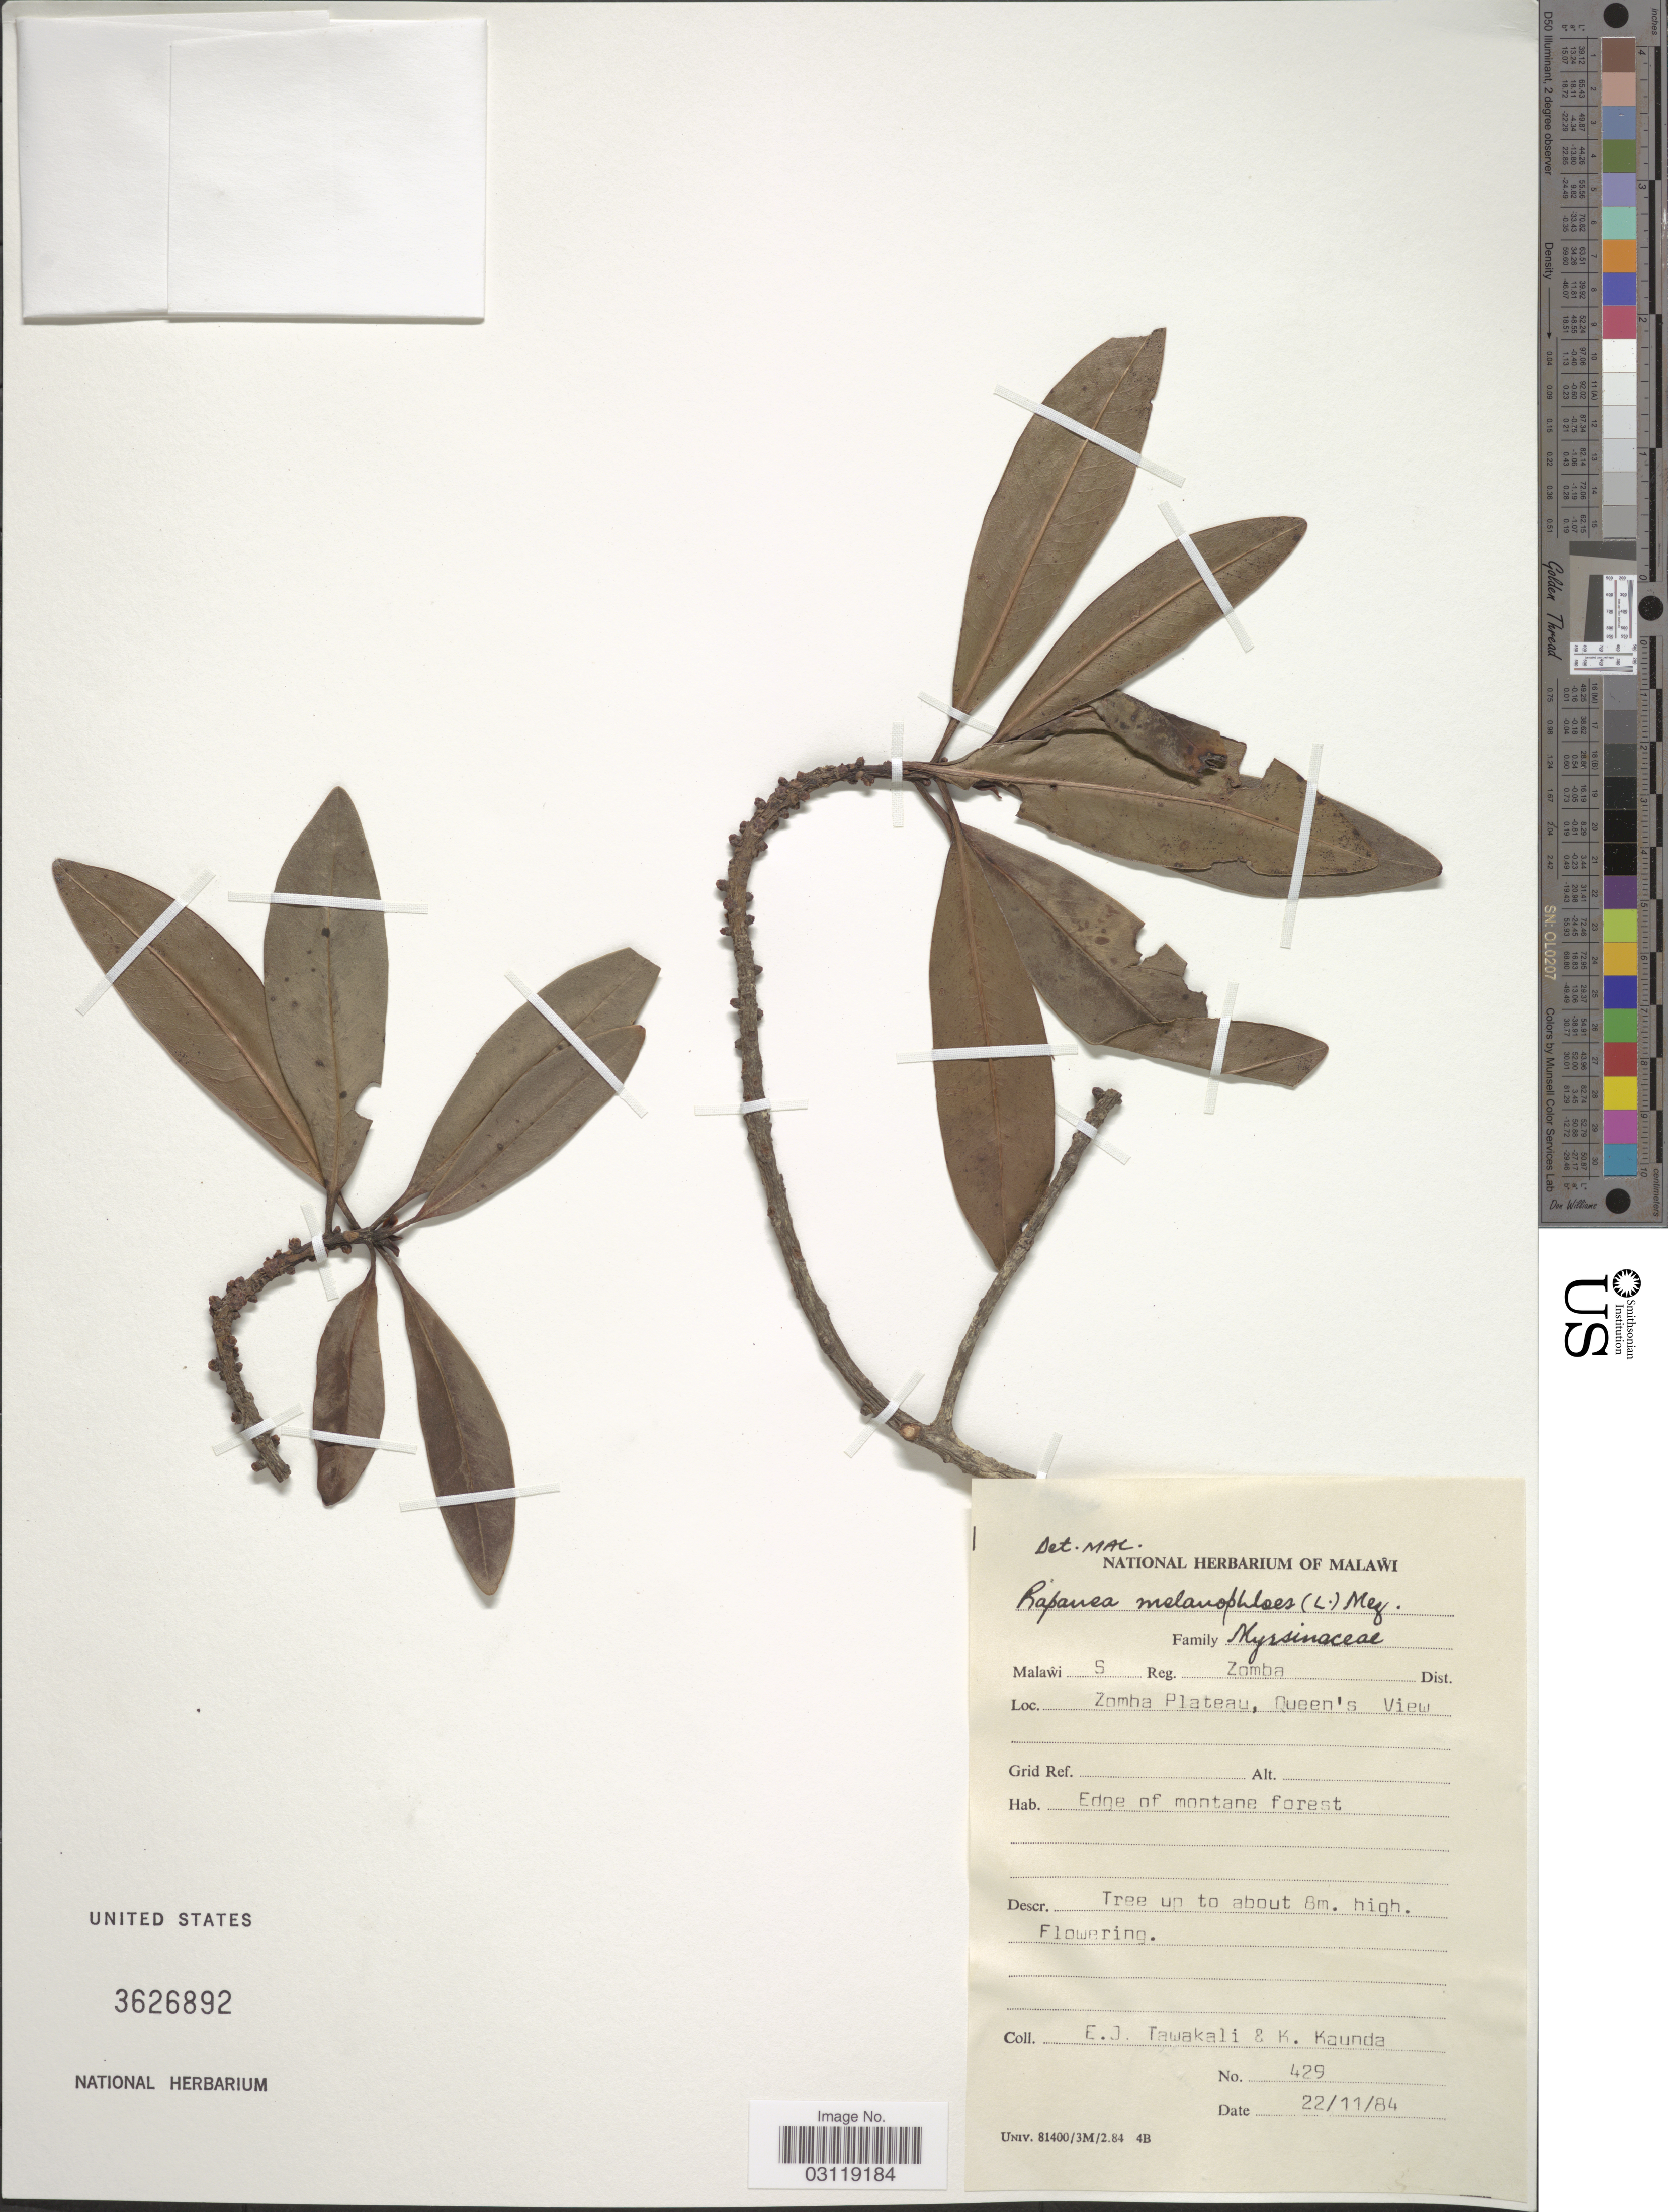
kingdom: Plantae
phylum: Tracheophyta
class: Magnoliopsida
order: Ericales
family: Primulaceae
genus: Rapanea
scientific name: Rapanea melanophloeos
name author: (L.) Mez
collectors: E. Tawakali & K. Kaunda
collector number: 429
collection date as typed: Transcribed d/m/y: 22/11/84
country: Malawi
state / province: Southern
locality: S Reg. Zomba Dist. Zomba Plateau, Queen's View.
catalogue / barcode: US 3626892